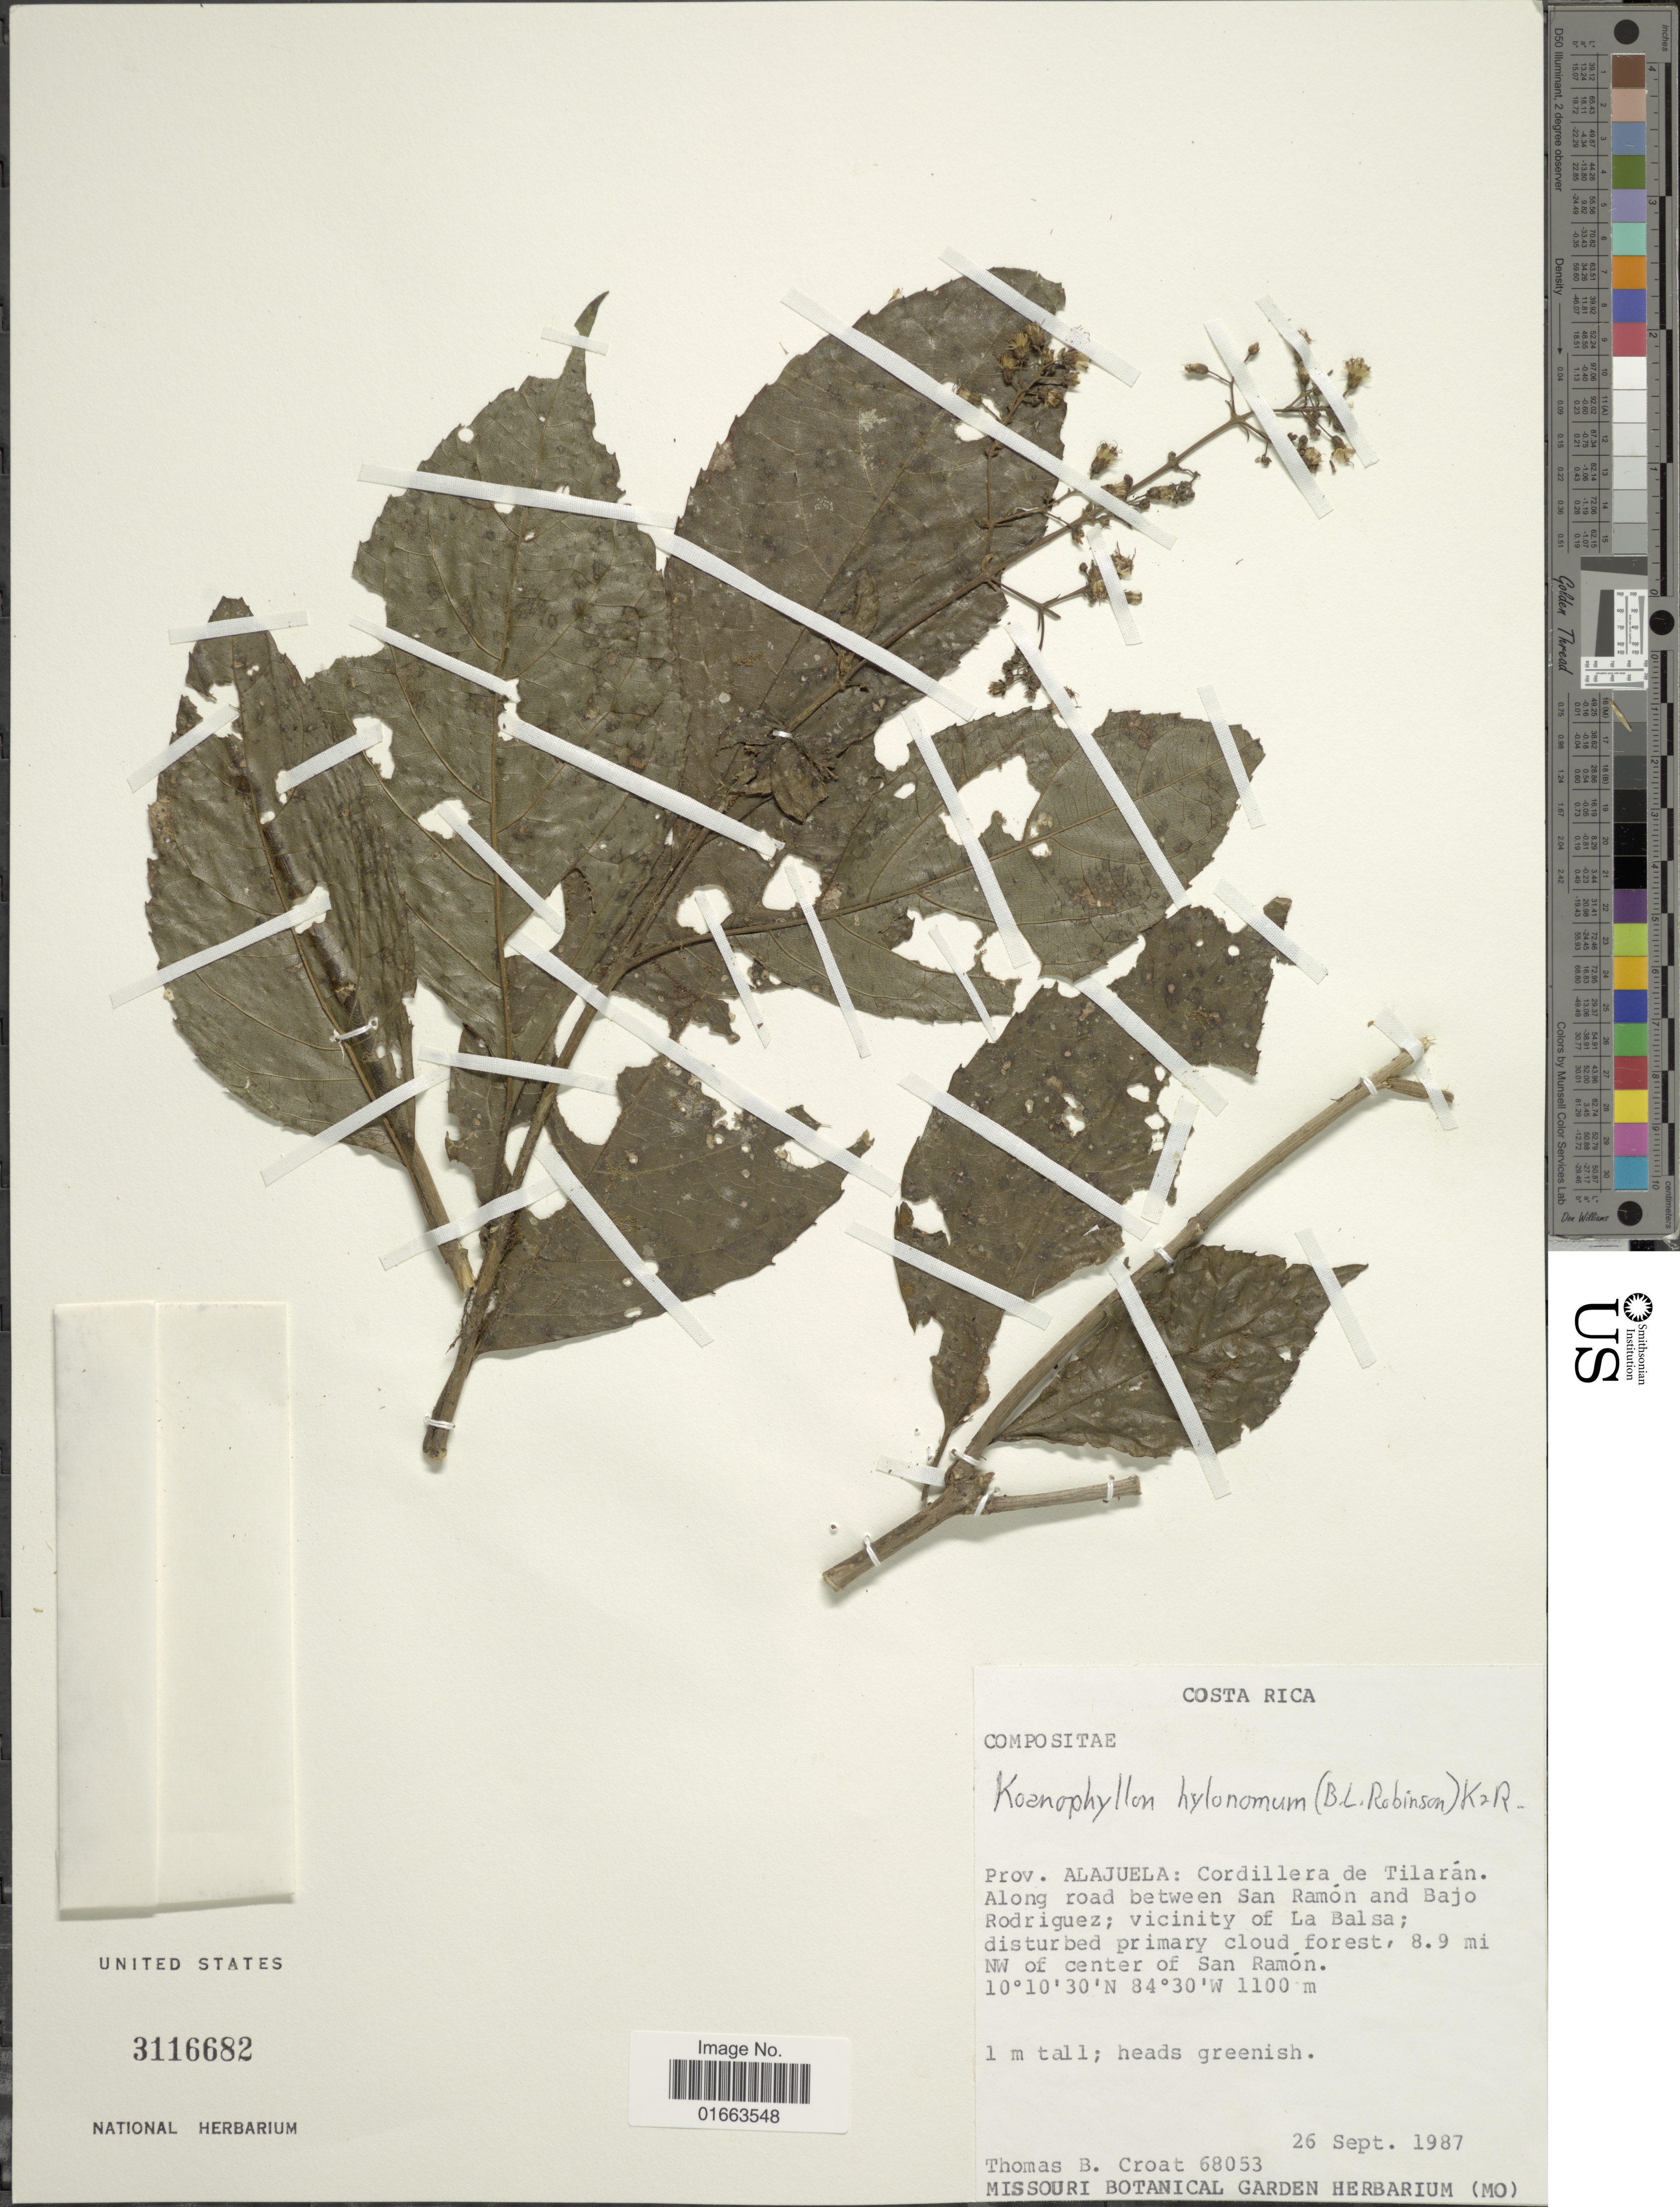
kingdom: Plantae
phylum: Tracheophyta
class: Magnoliopsida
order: Asterales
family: Asteraceae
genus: Koanophyllon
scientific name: Koanophyllon hylonoma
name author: (B.L. Rob.) R.M. King & H. Rob.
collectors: T. B. Croat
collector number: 68053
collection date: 1987-09-26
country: Costa Rica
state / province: Alajuela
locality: Cordillera de Tilarán, along road between San Ramón and Bajo Rodriguez; vicinity of La Balsa; disturbed primary cloud forest, 8.9 mi NW of center of San Ramón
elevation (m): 1100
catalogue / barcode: US 3116682